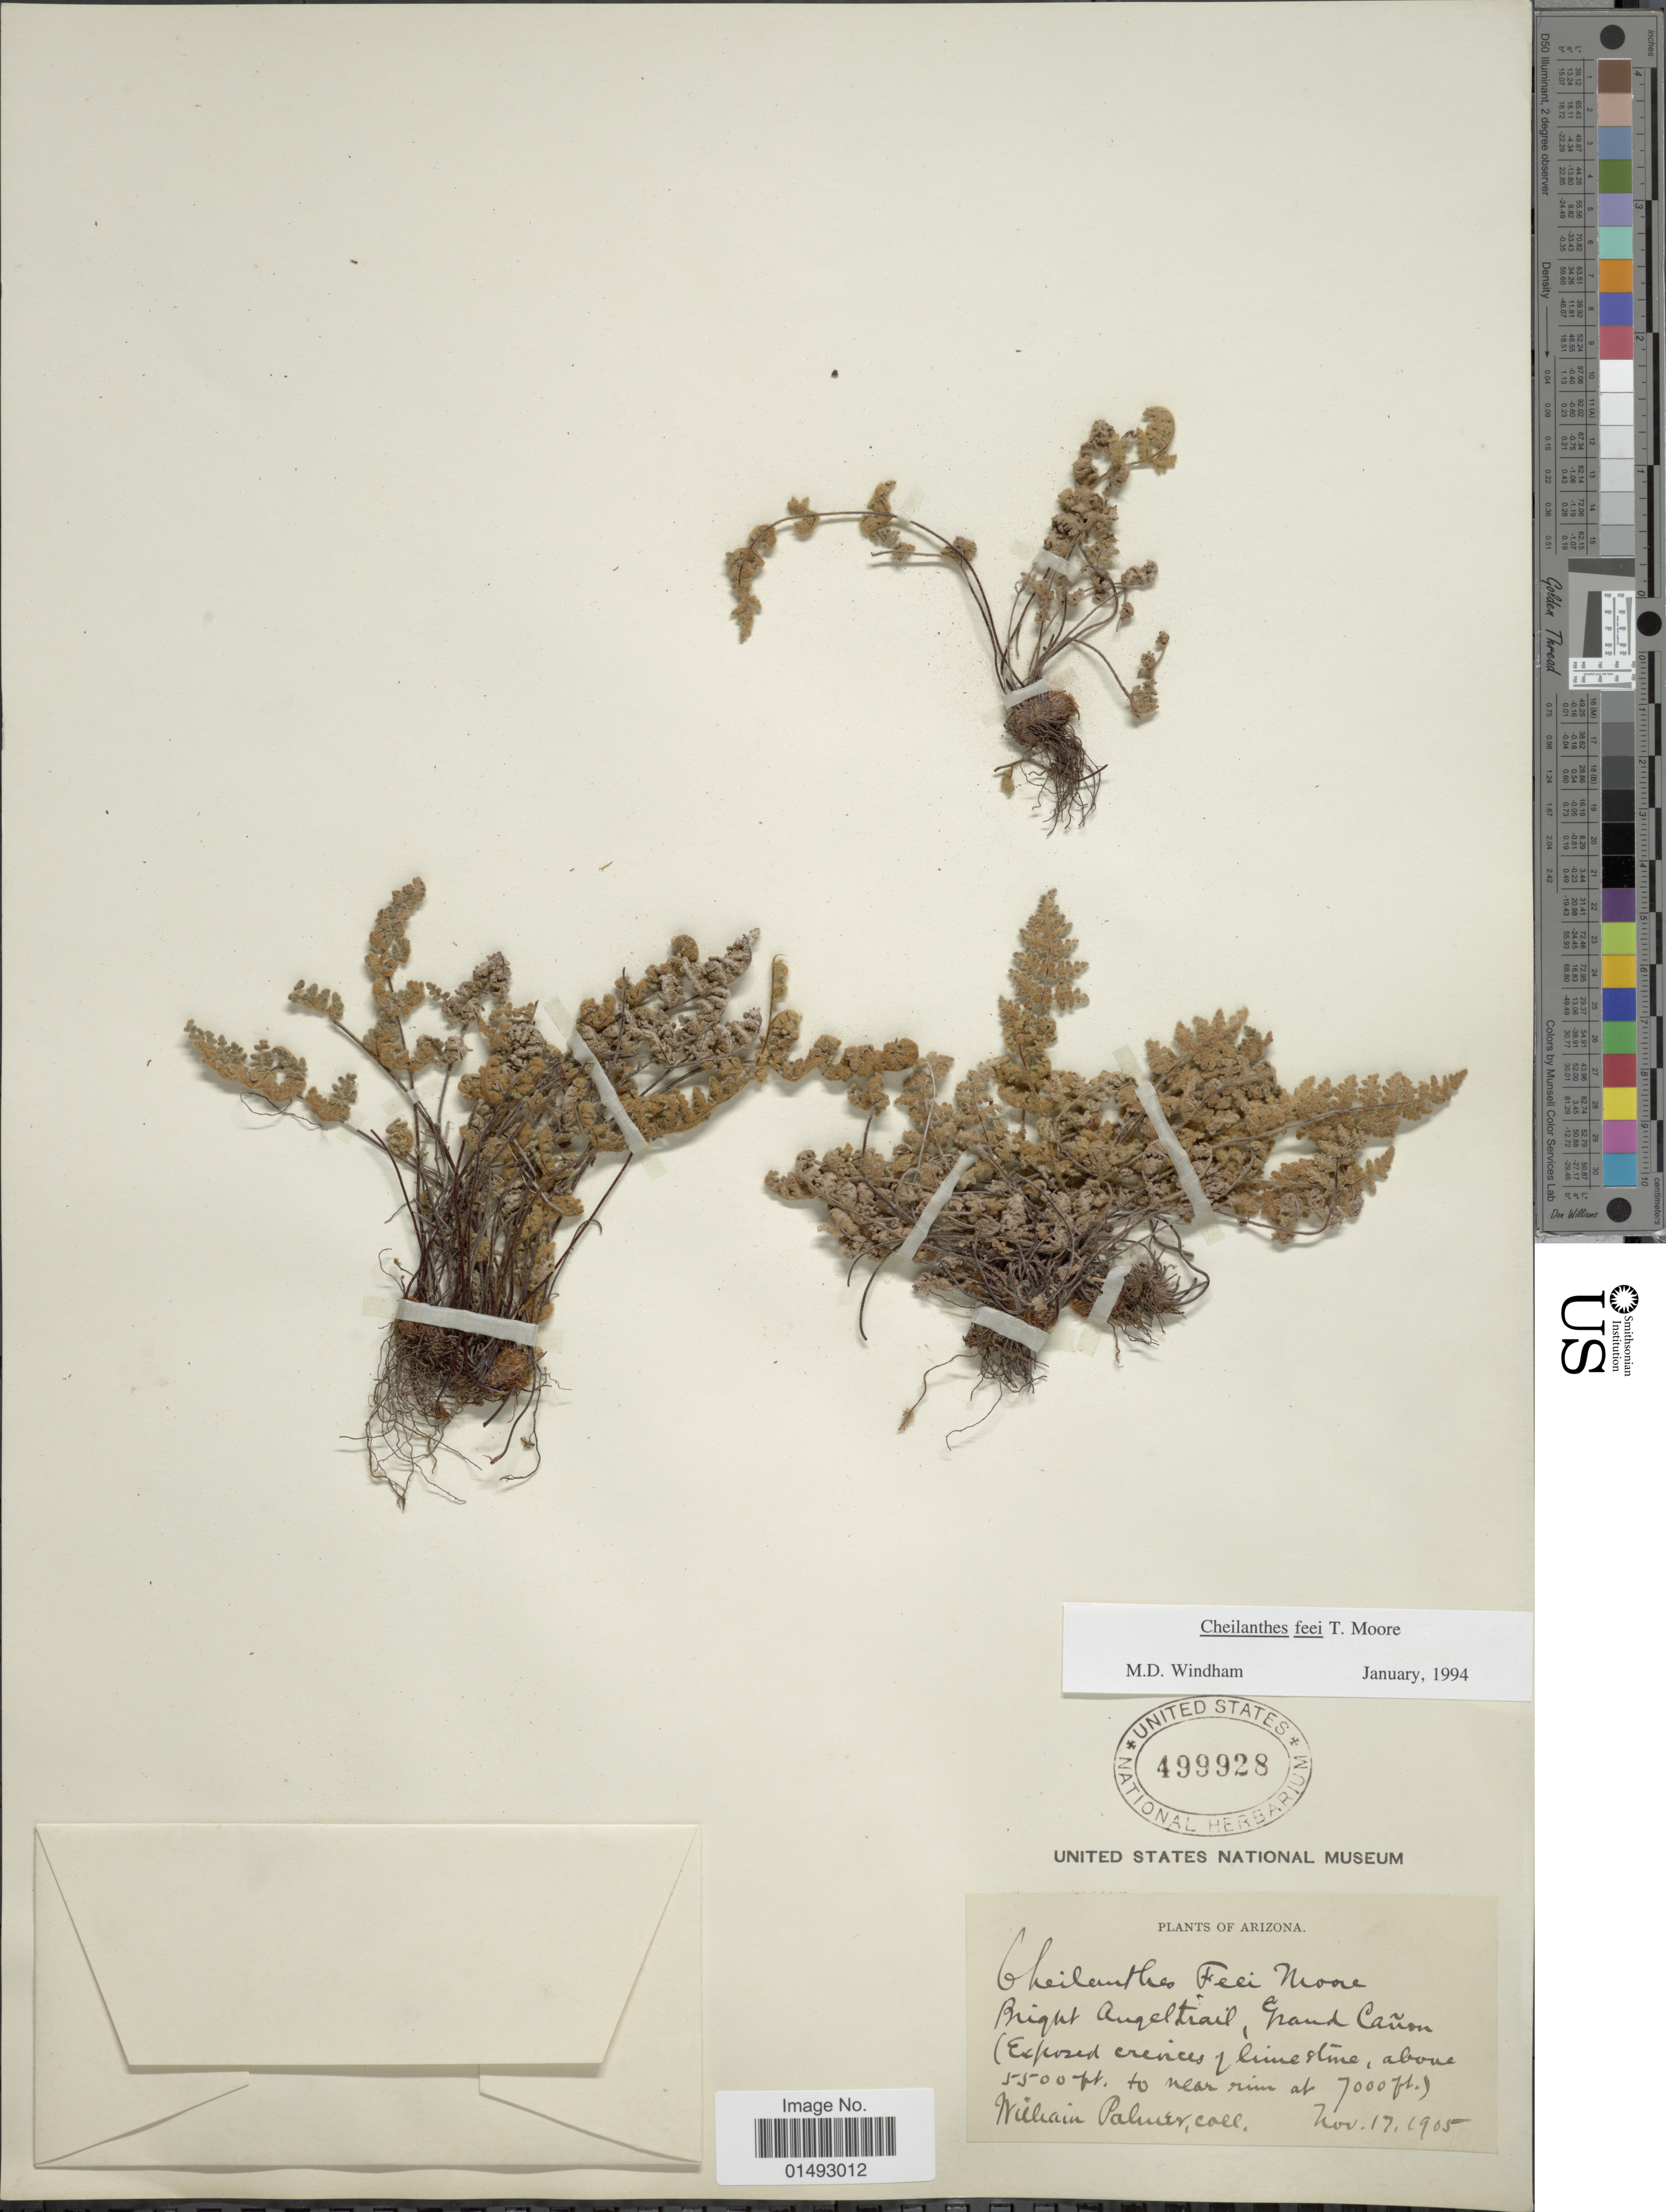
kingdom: Plantae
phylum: Tracheophyta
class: Polypodiopsida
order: Polypodiales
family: Pteridaceae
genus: Myriopteris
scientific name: Myriopteris gracilis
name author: Fée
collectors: W. Palmer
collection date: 1905-11-17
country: United States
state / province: Arizona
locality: Bright Angeltrail, Grand Cañon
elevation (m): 1676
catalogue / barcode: US 499928